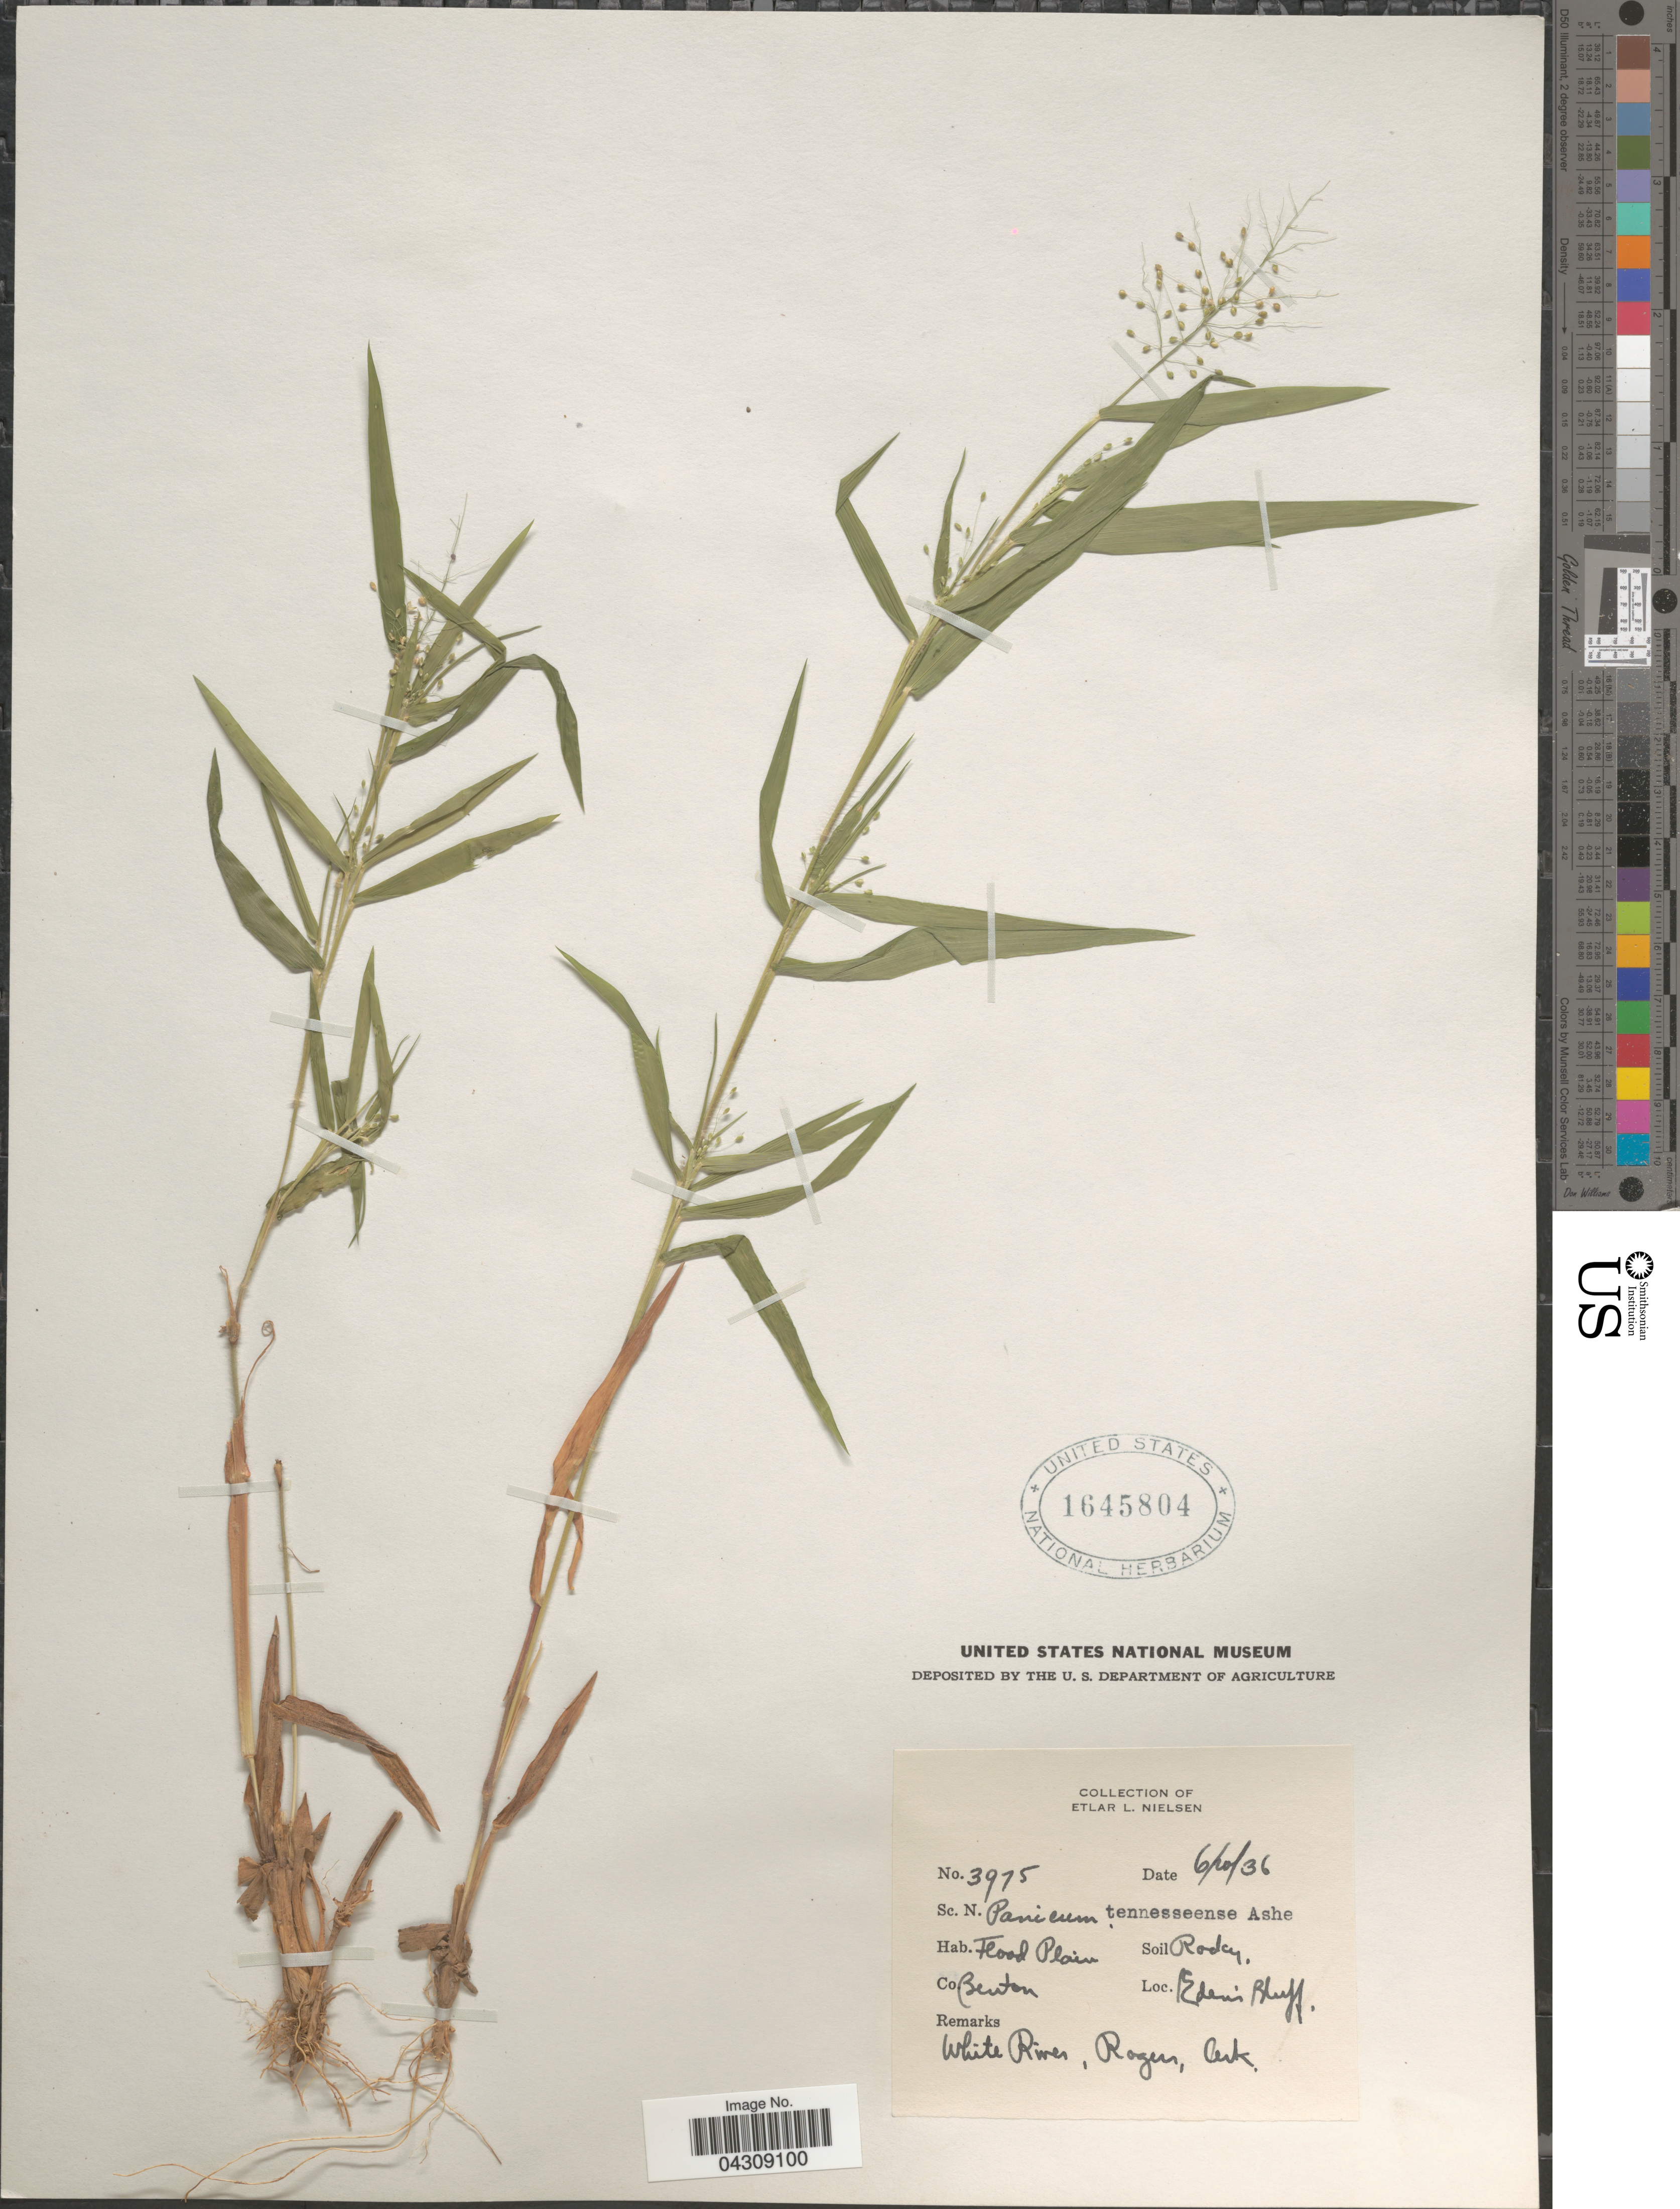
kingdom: Plantae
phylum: Tracheophyta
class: Liliopsida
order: Poales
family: Poaceae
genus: Dichanthelium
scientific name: Dichanthelium acuminatum var. acuminatum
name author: (Sw.) Gould & C.A. Clark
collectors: E. L. Nielsen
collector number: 3975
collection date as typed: Transcribed d/m/y: 10/6/36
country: United States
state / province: Arkansas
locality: Flood Plain. Co. Benton. Eden's Bluff. White River, Rogers.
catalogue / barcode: US 1645804